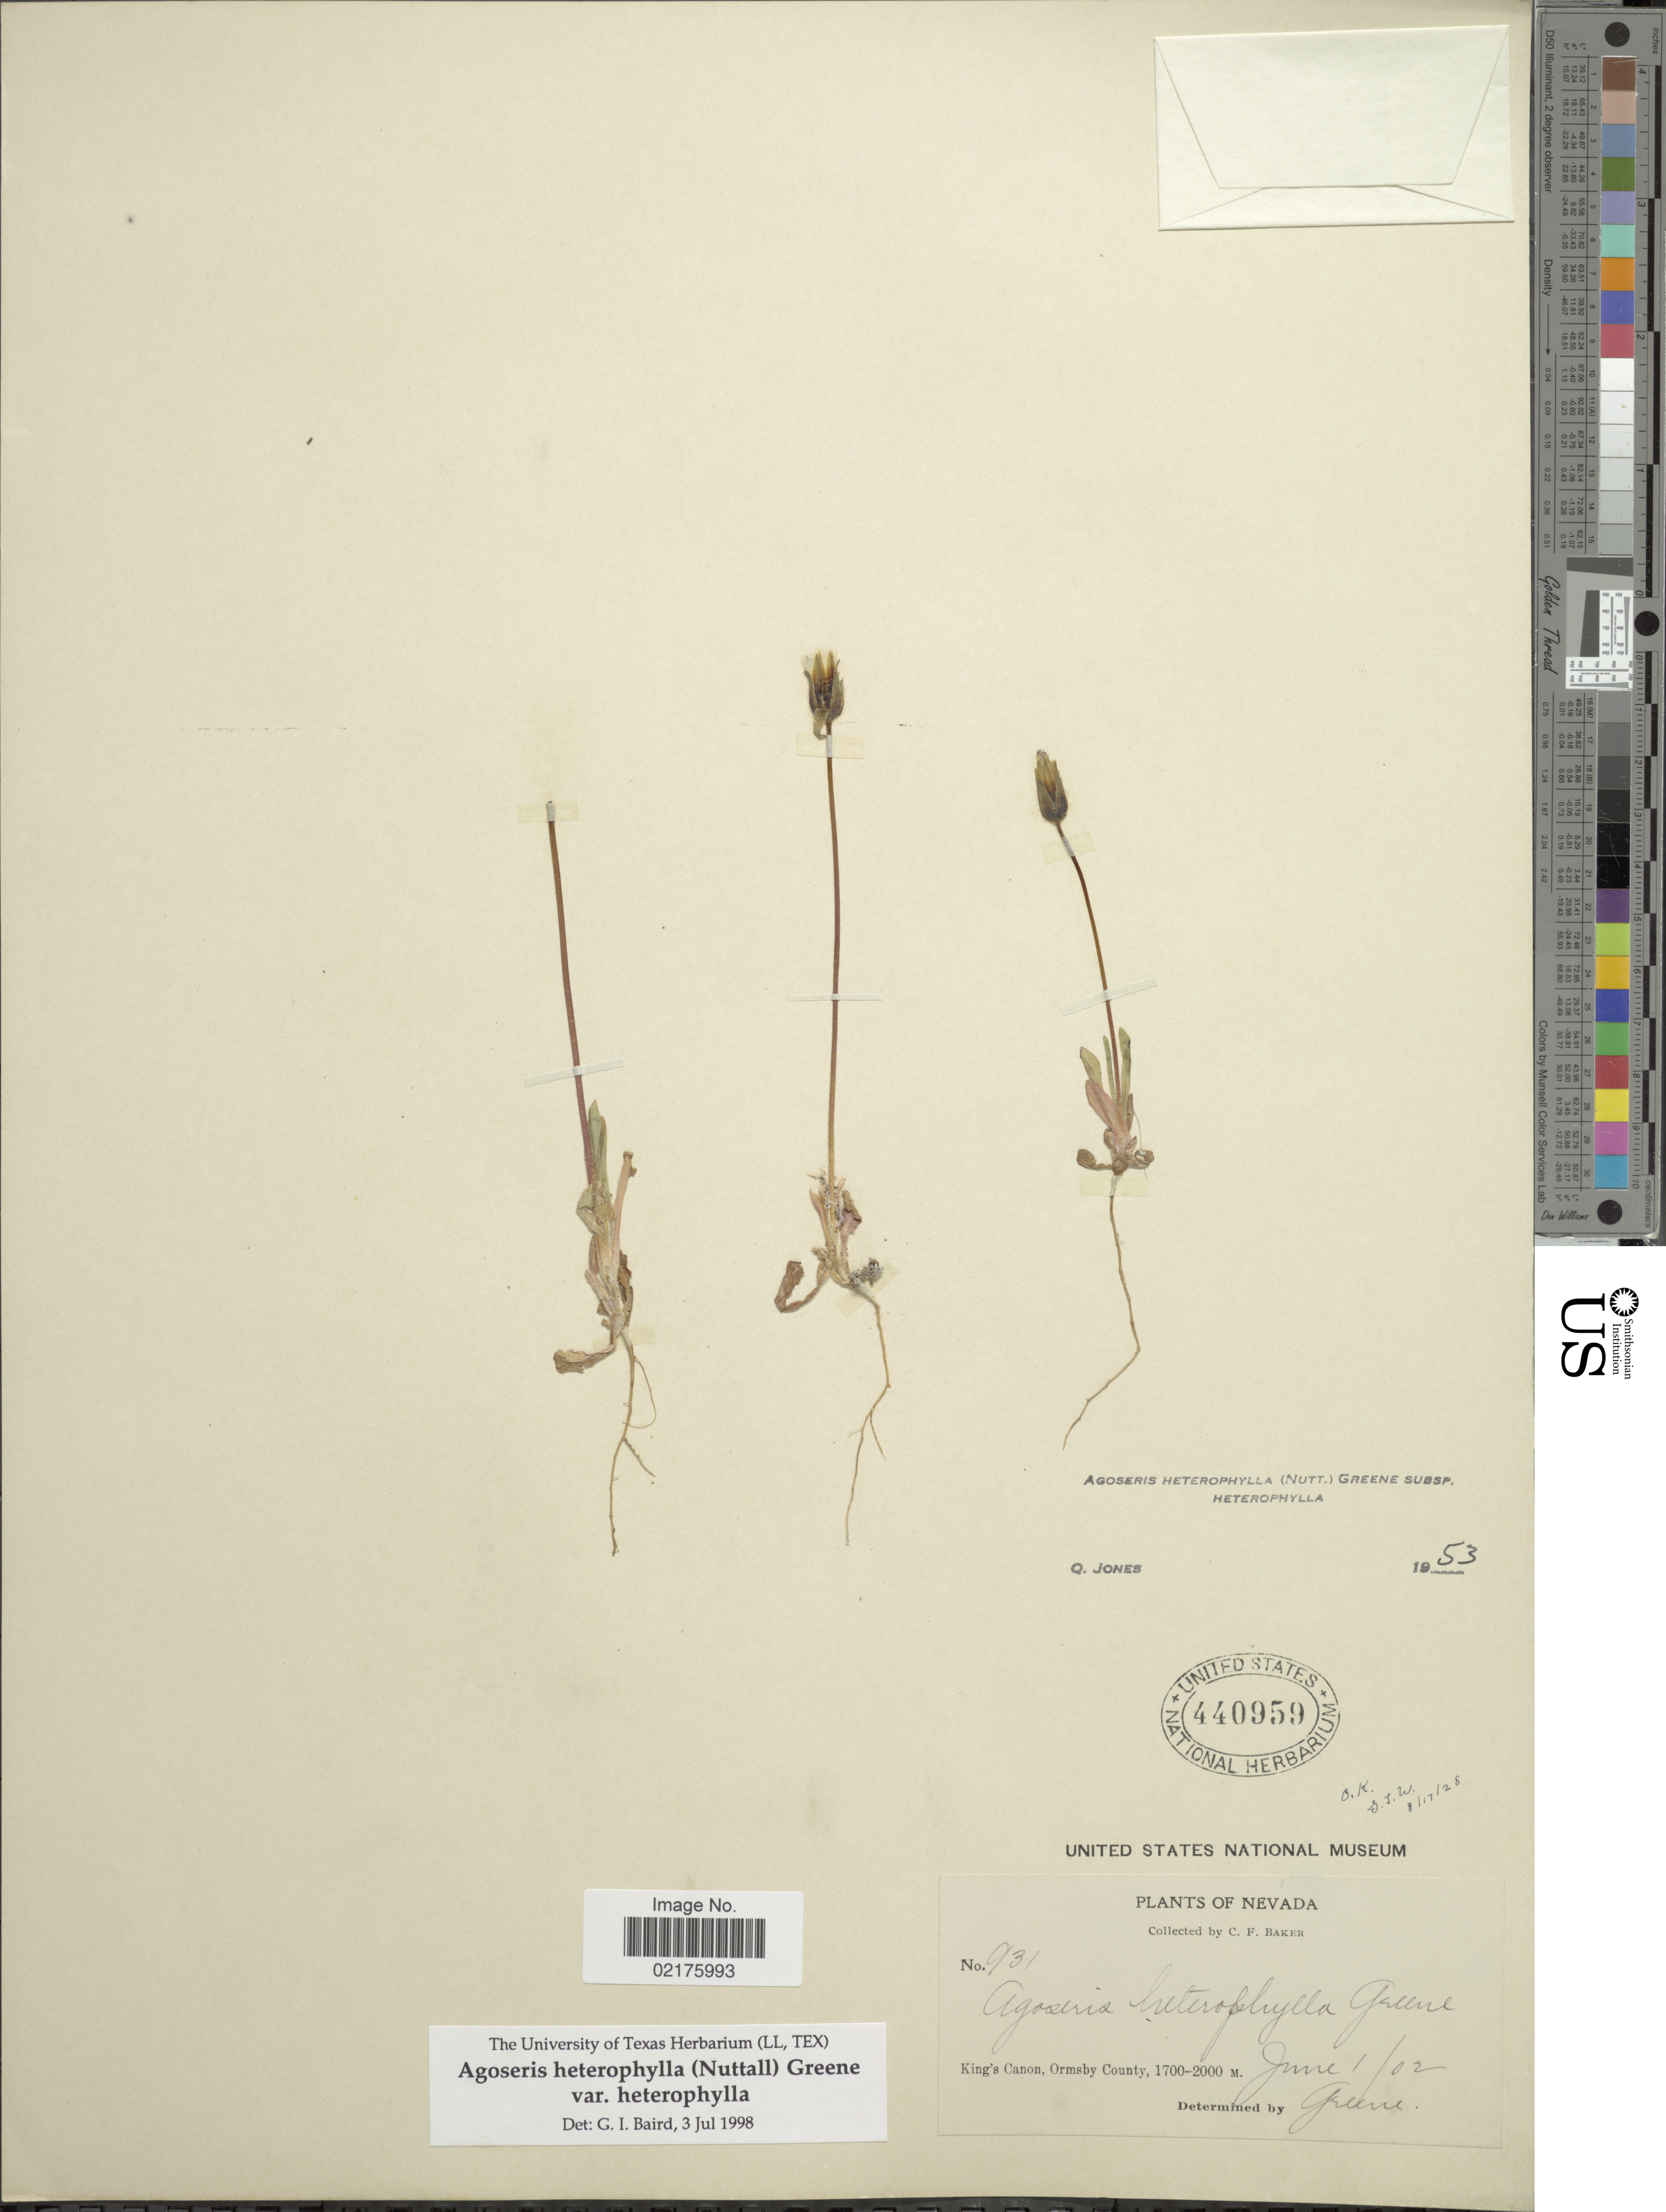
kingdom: Plantae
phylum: Tracheophyta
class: Magnoliopsida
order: Asterales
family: Asteraceae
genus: Agoseris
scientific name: Agoseris heterophylla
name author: (Nutt.) Greene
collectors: C. F. Baker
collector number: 931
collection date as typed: Transcribed d/m/y: 1/6/02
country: United States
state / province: Nevada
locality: King's Canon, Ormsby County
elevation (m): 1700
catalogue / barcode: US 440959